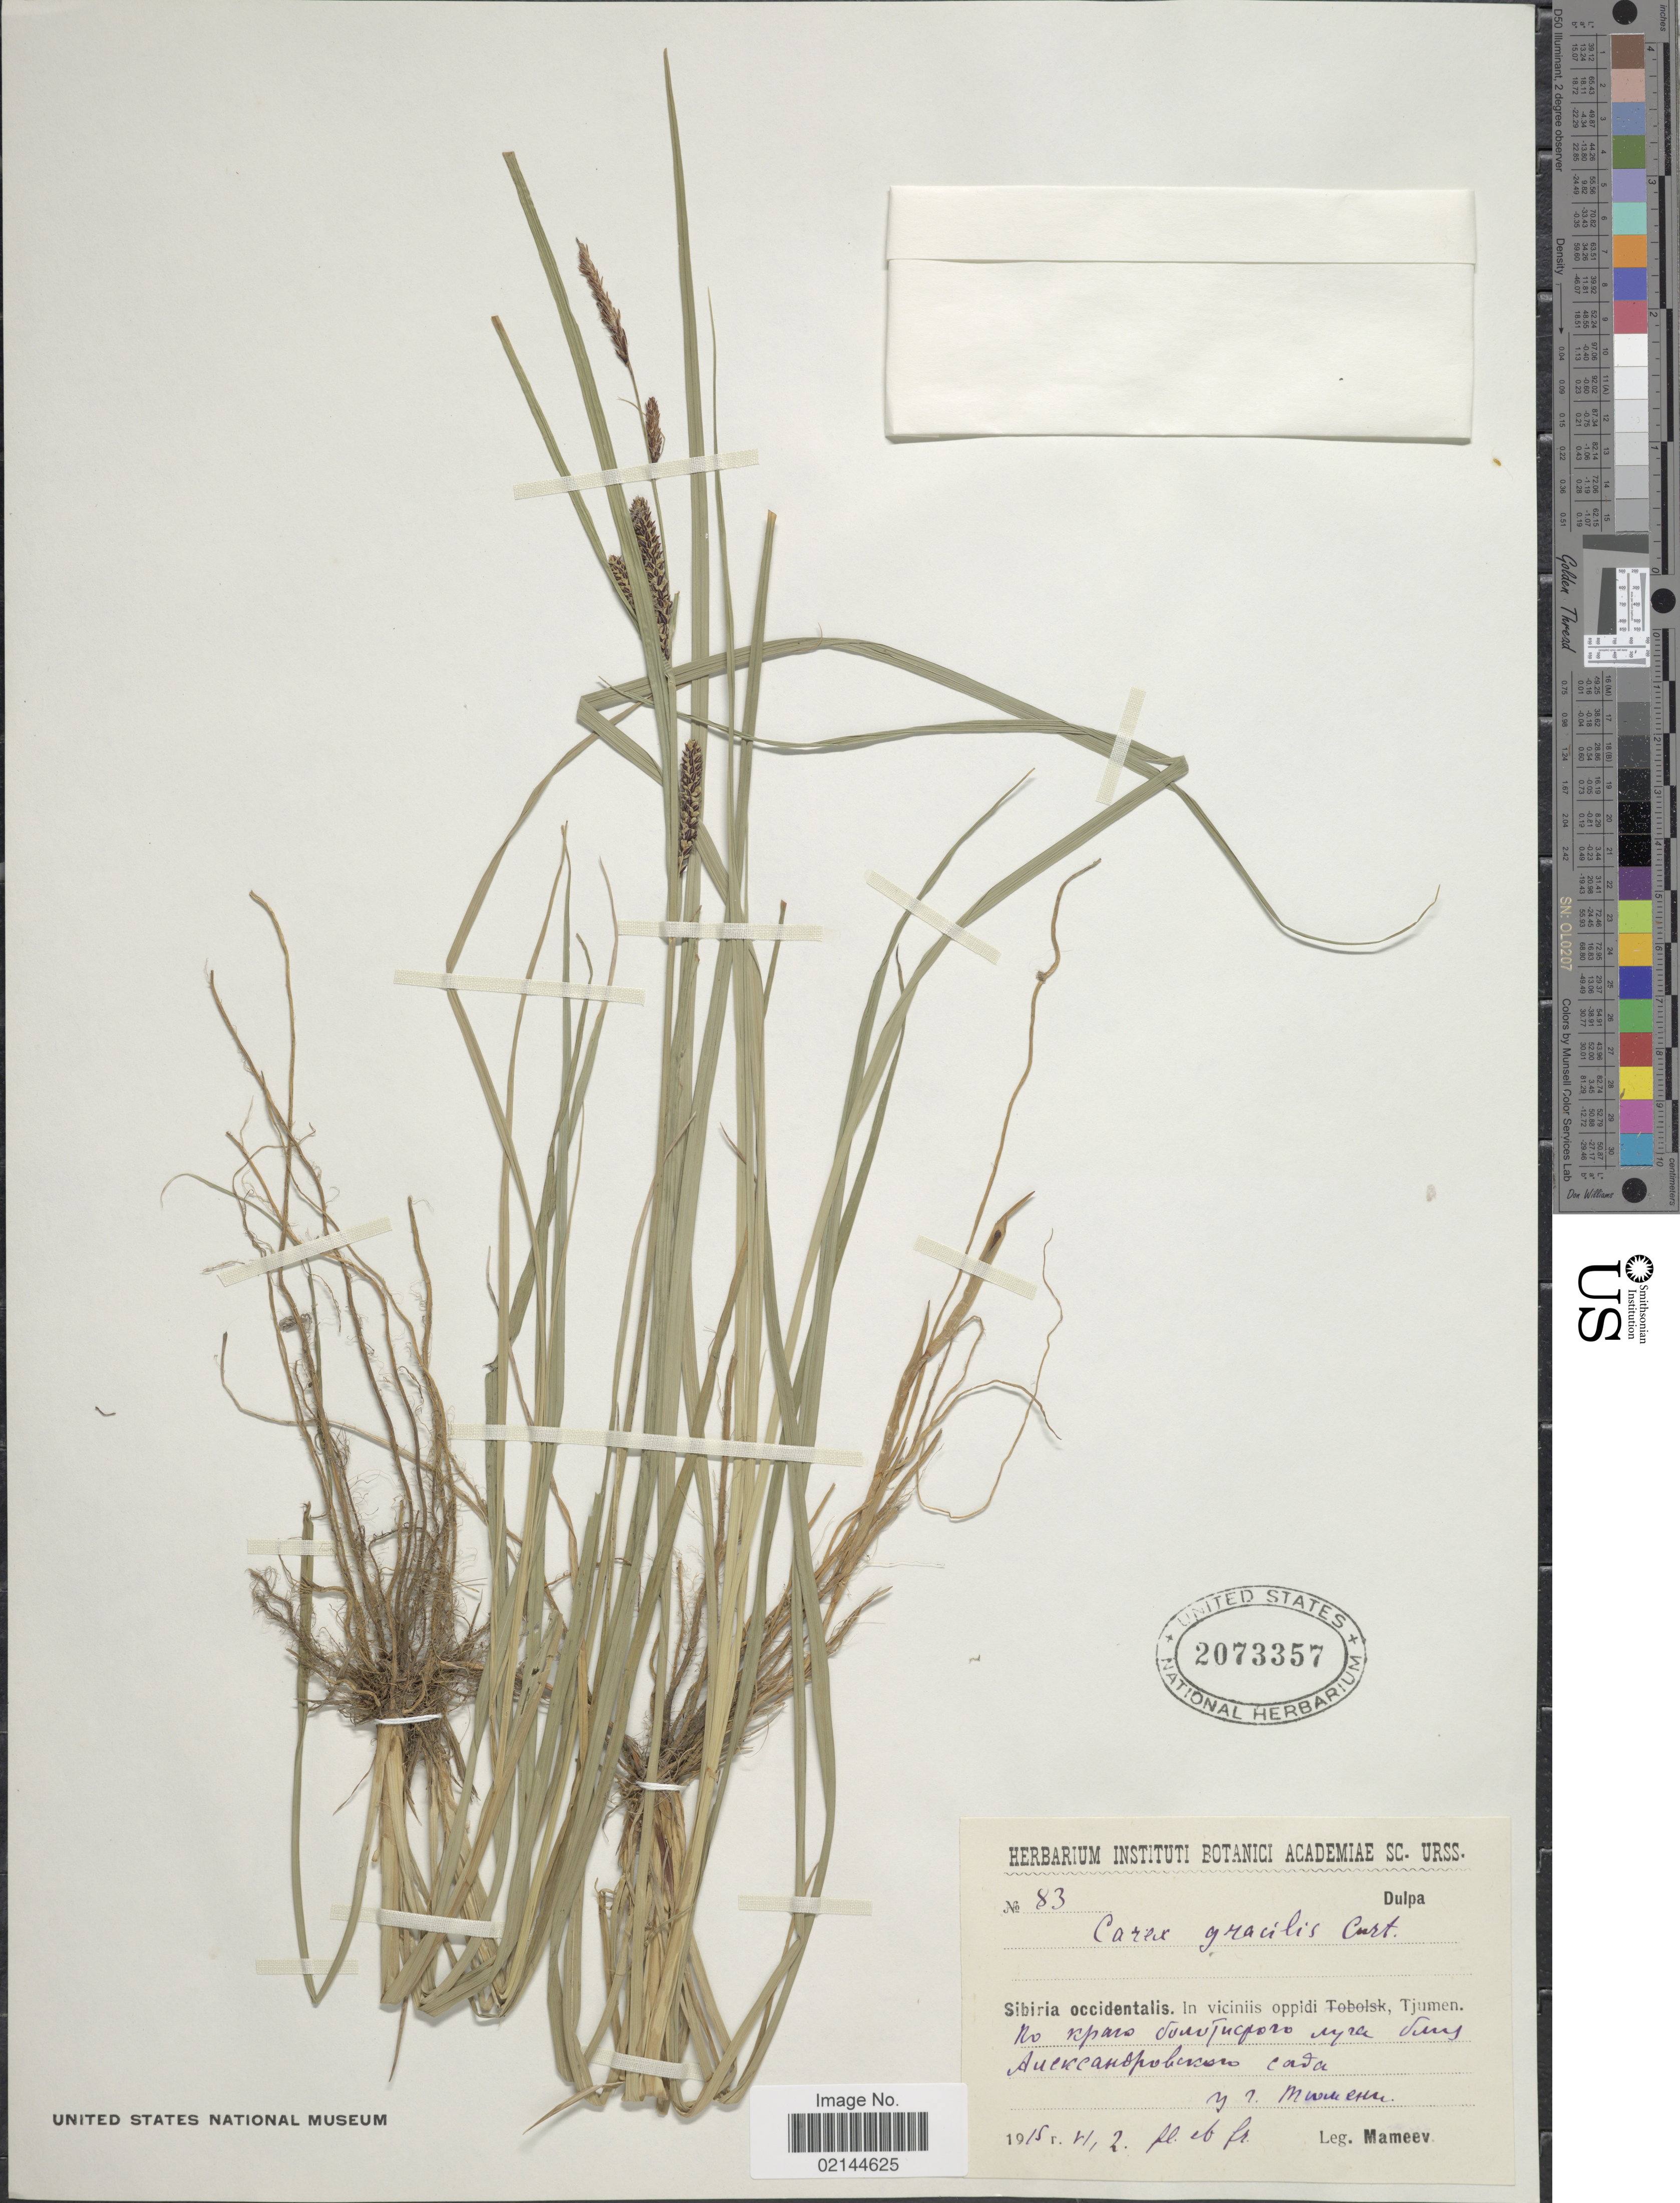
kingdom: Plantae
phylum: Tracheophyta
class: Liliopsida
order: Poales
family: Cyperaceae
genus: Carex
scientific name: Carex acuta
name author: L.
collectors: Mameev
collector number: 83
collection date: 1915-06-02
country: Russian Federation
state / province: Tyumen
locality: Sibiria occidentalis. In viciniis oppidi, Tjumen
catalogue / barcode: US 2073357